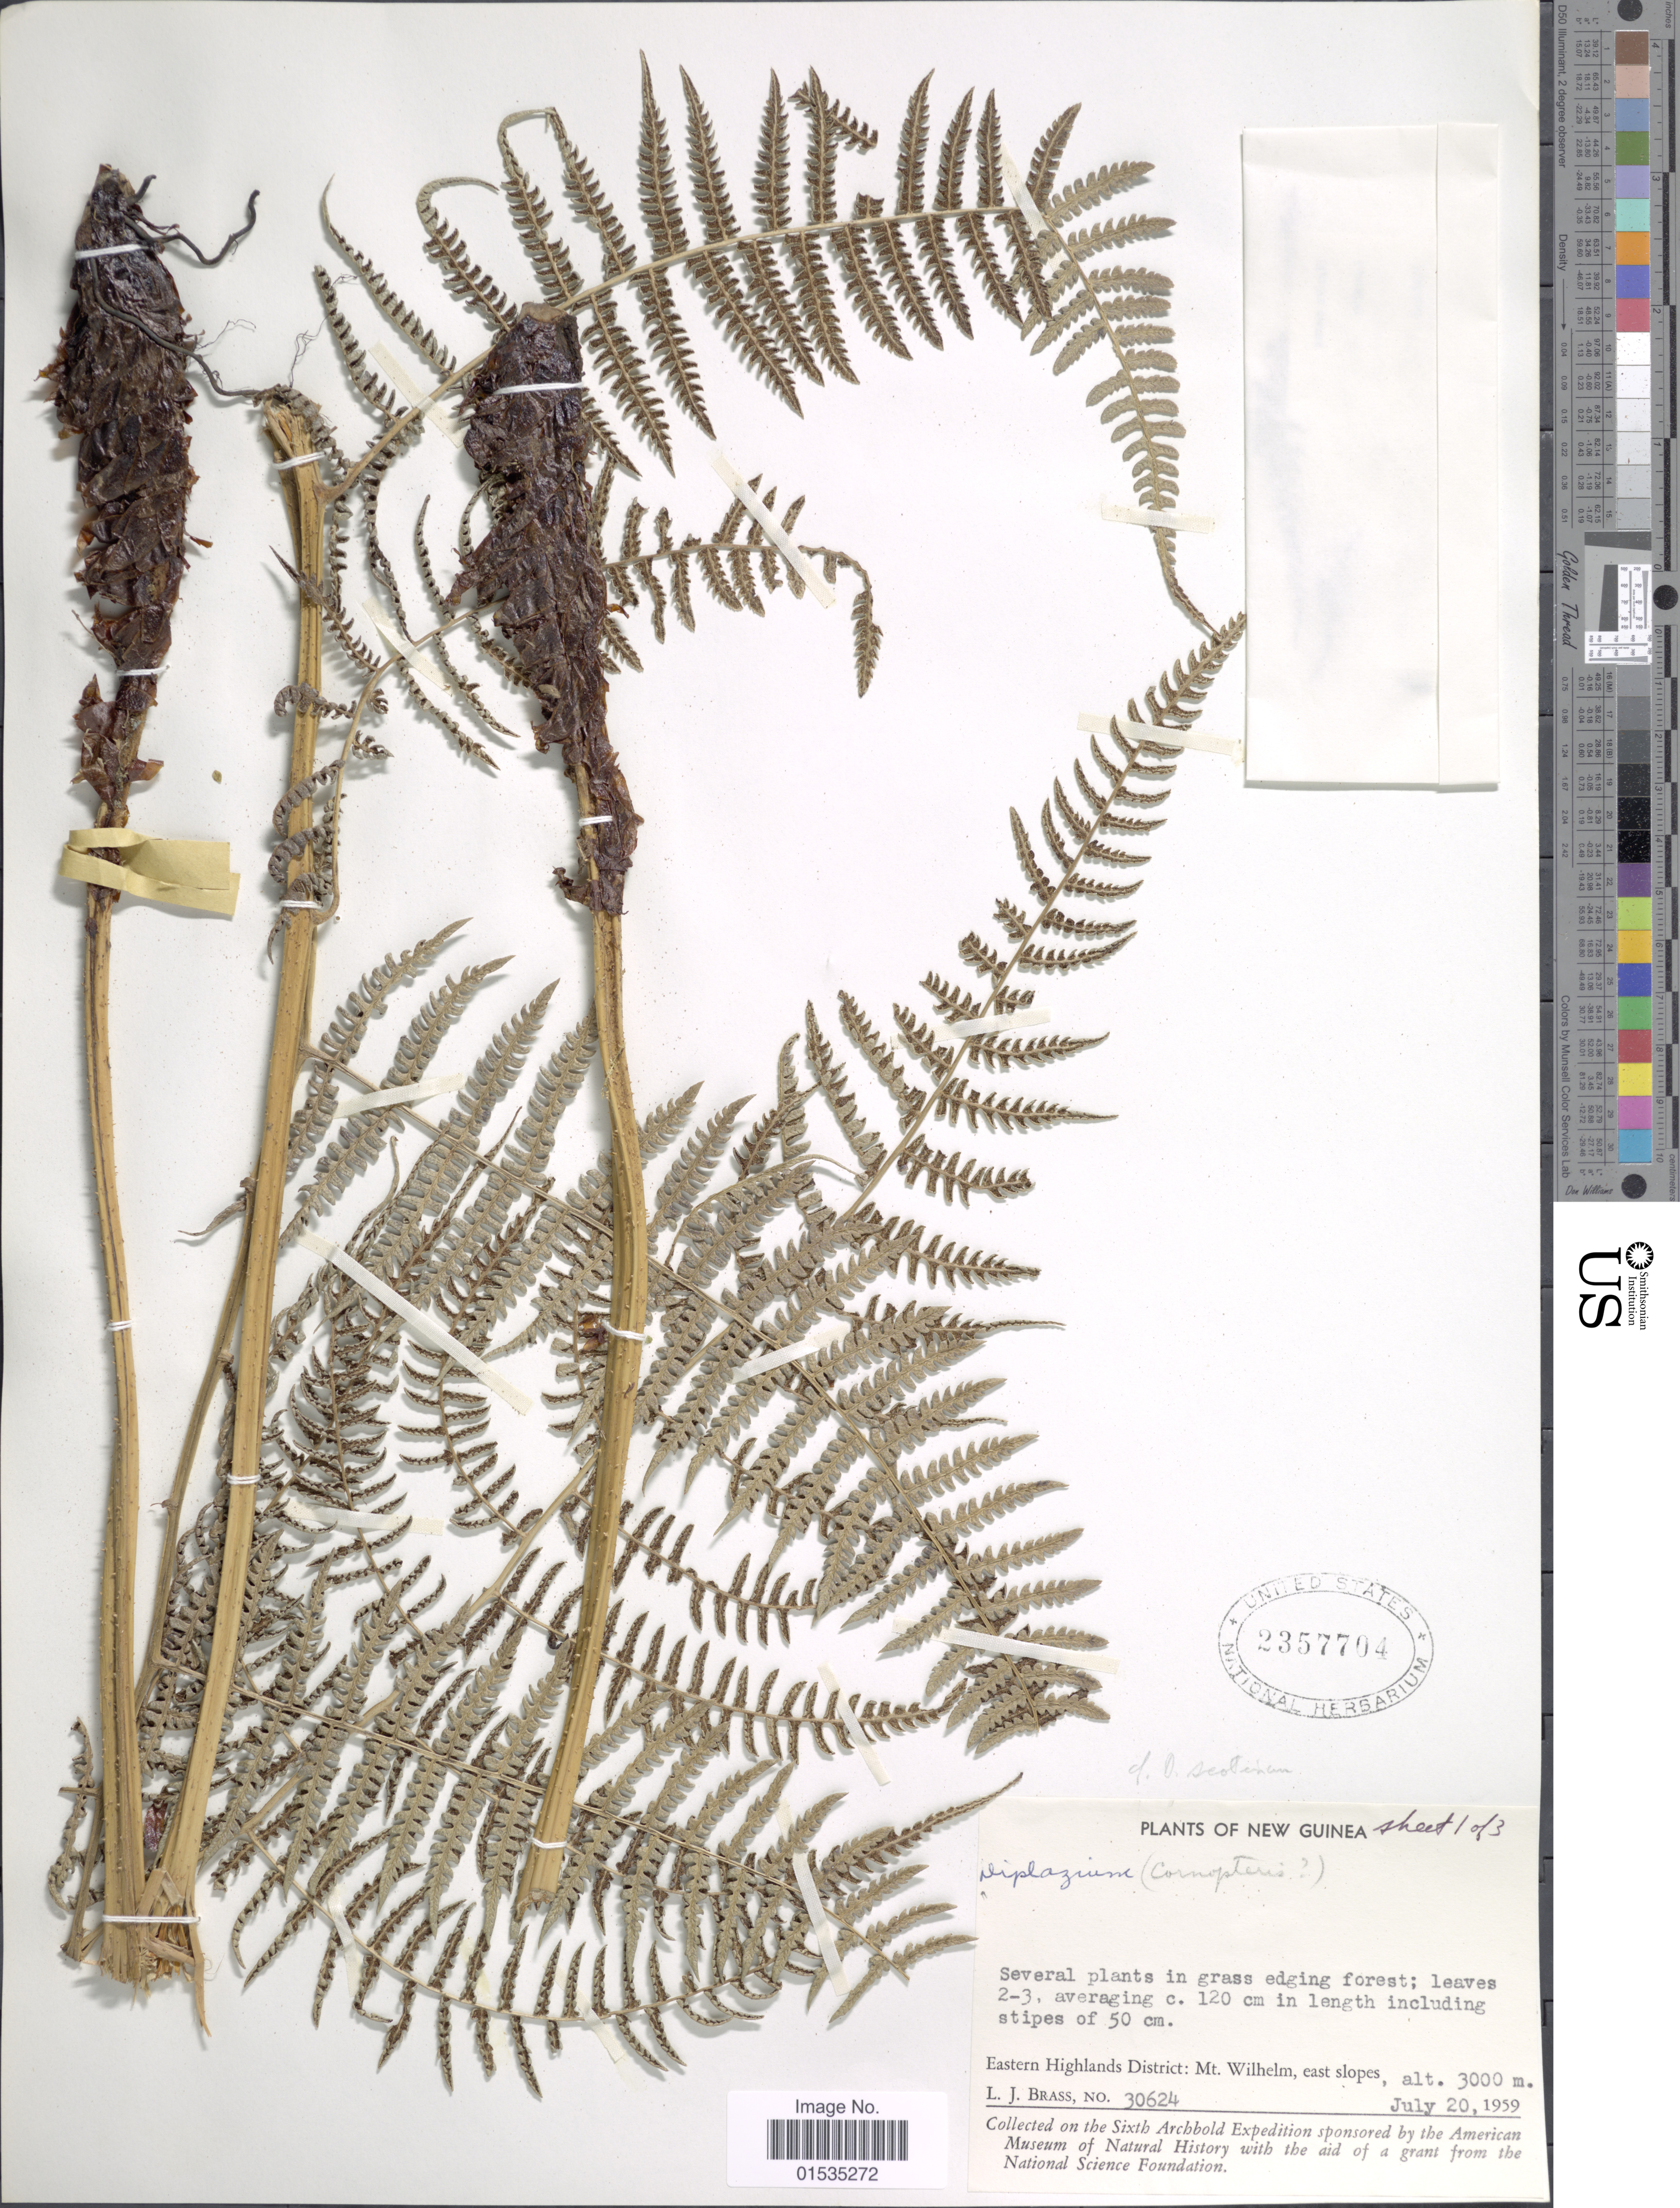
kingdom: Plantae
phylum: Tracheophyta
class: Polypodiopsida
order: Polypodiales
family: Athyriaceae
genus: Diplazium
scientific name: Diplazium sp.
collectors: L. J. Brass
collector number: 30624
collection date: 1959-07-20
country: Papua New Guinea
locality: New Guinea, Eastern Highlands District: Mt. Wilhelm east slopes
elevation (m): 3000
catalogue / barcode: US 2357704